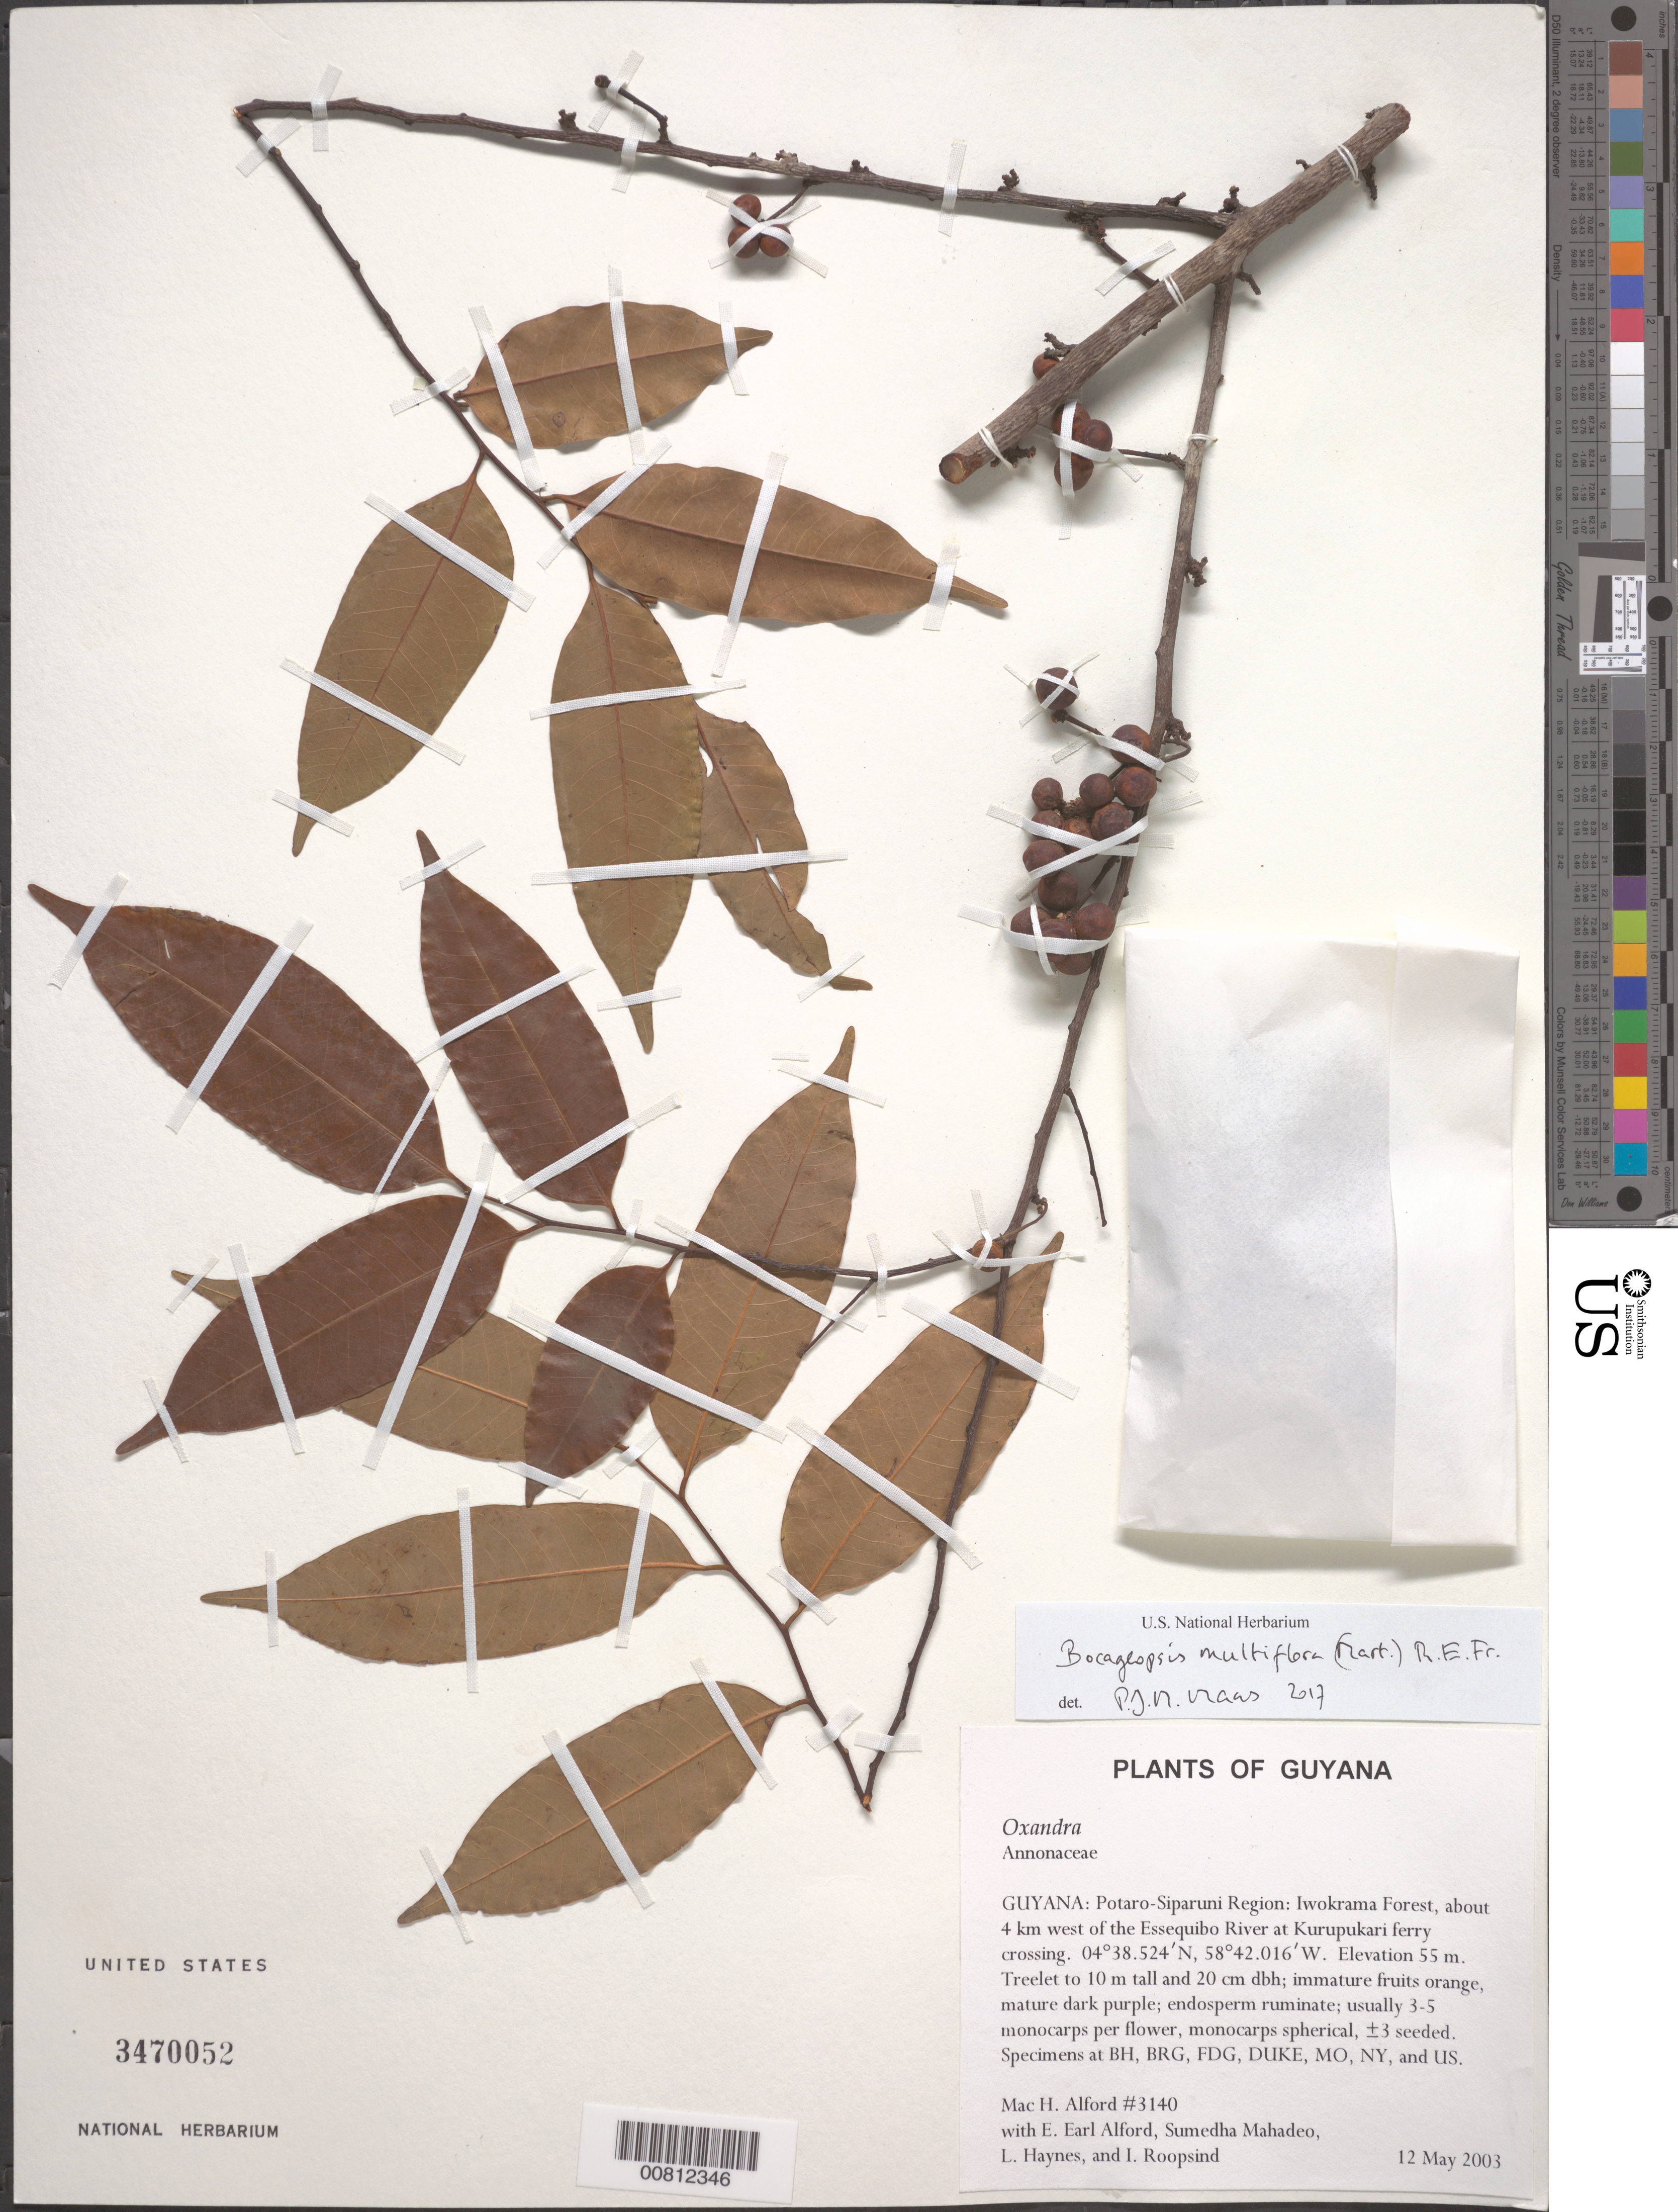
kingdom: Plantae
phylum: Tracheophyta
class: Magnoliopsida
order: Magnoliales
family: Annonaceae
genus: Bocageopsis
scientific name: Bocageopsis multiflora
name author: (Mart.) R.E. Fr.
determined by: Maas, P. J. M.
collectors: M. H. Alford, E. Alford, S. Mahadeo, L. Haynes & I. Roopsind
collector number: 3140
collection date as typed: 12-May-03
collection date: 2003-05-12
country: Guyana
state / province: Potaro-Siparuni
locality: Iwokrama Forest, about 4 km west of the Essequibo River at Kurupukari ferry crossing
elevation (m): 55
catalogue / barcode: US 3470052